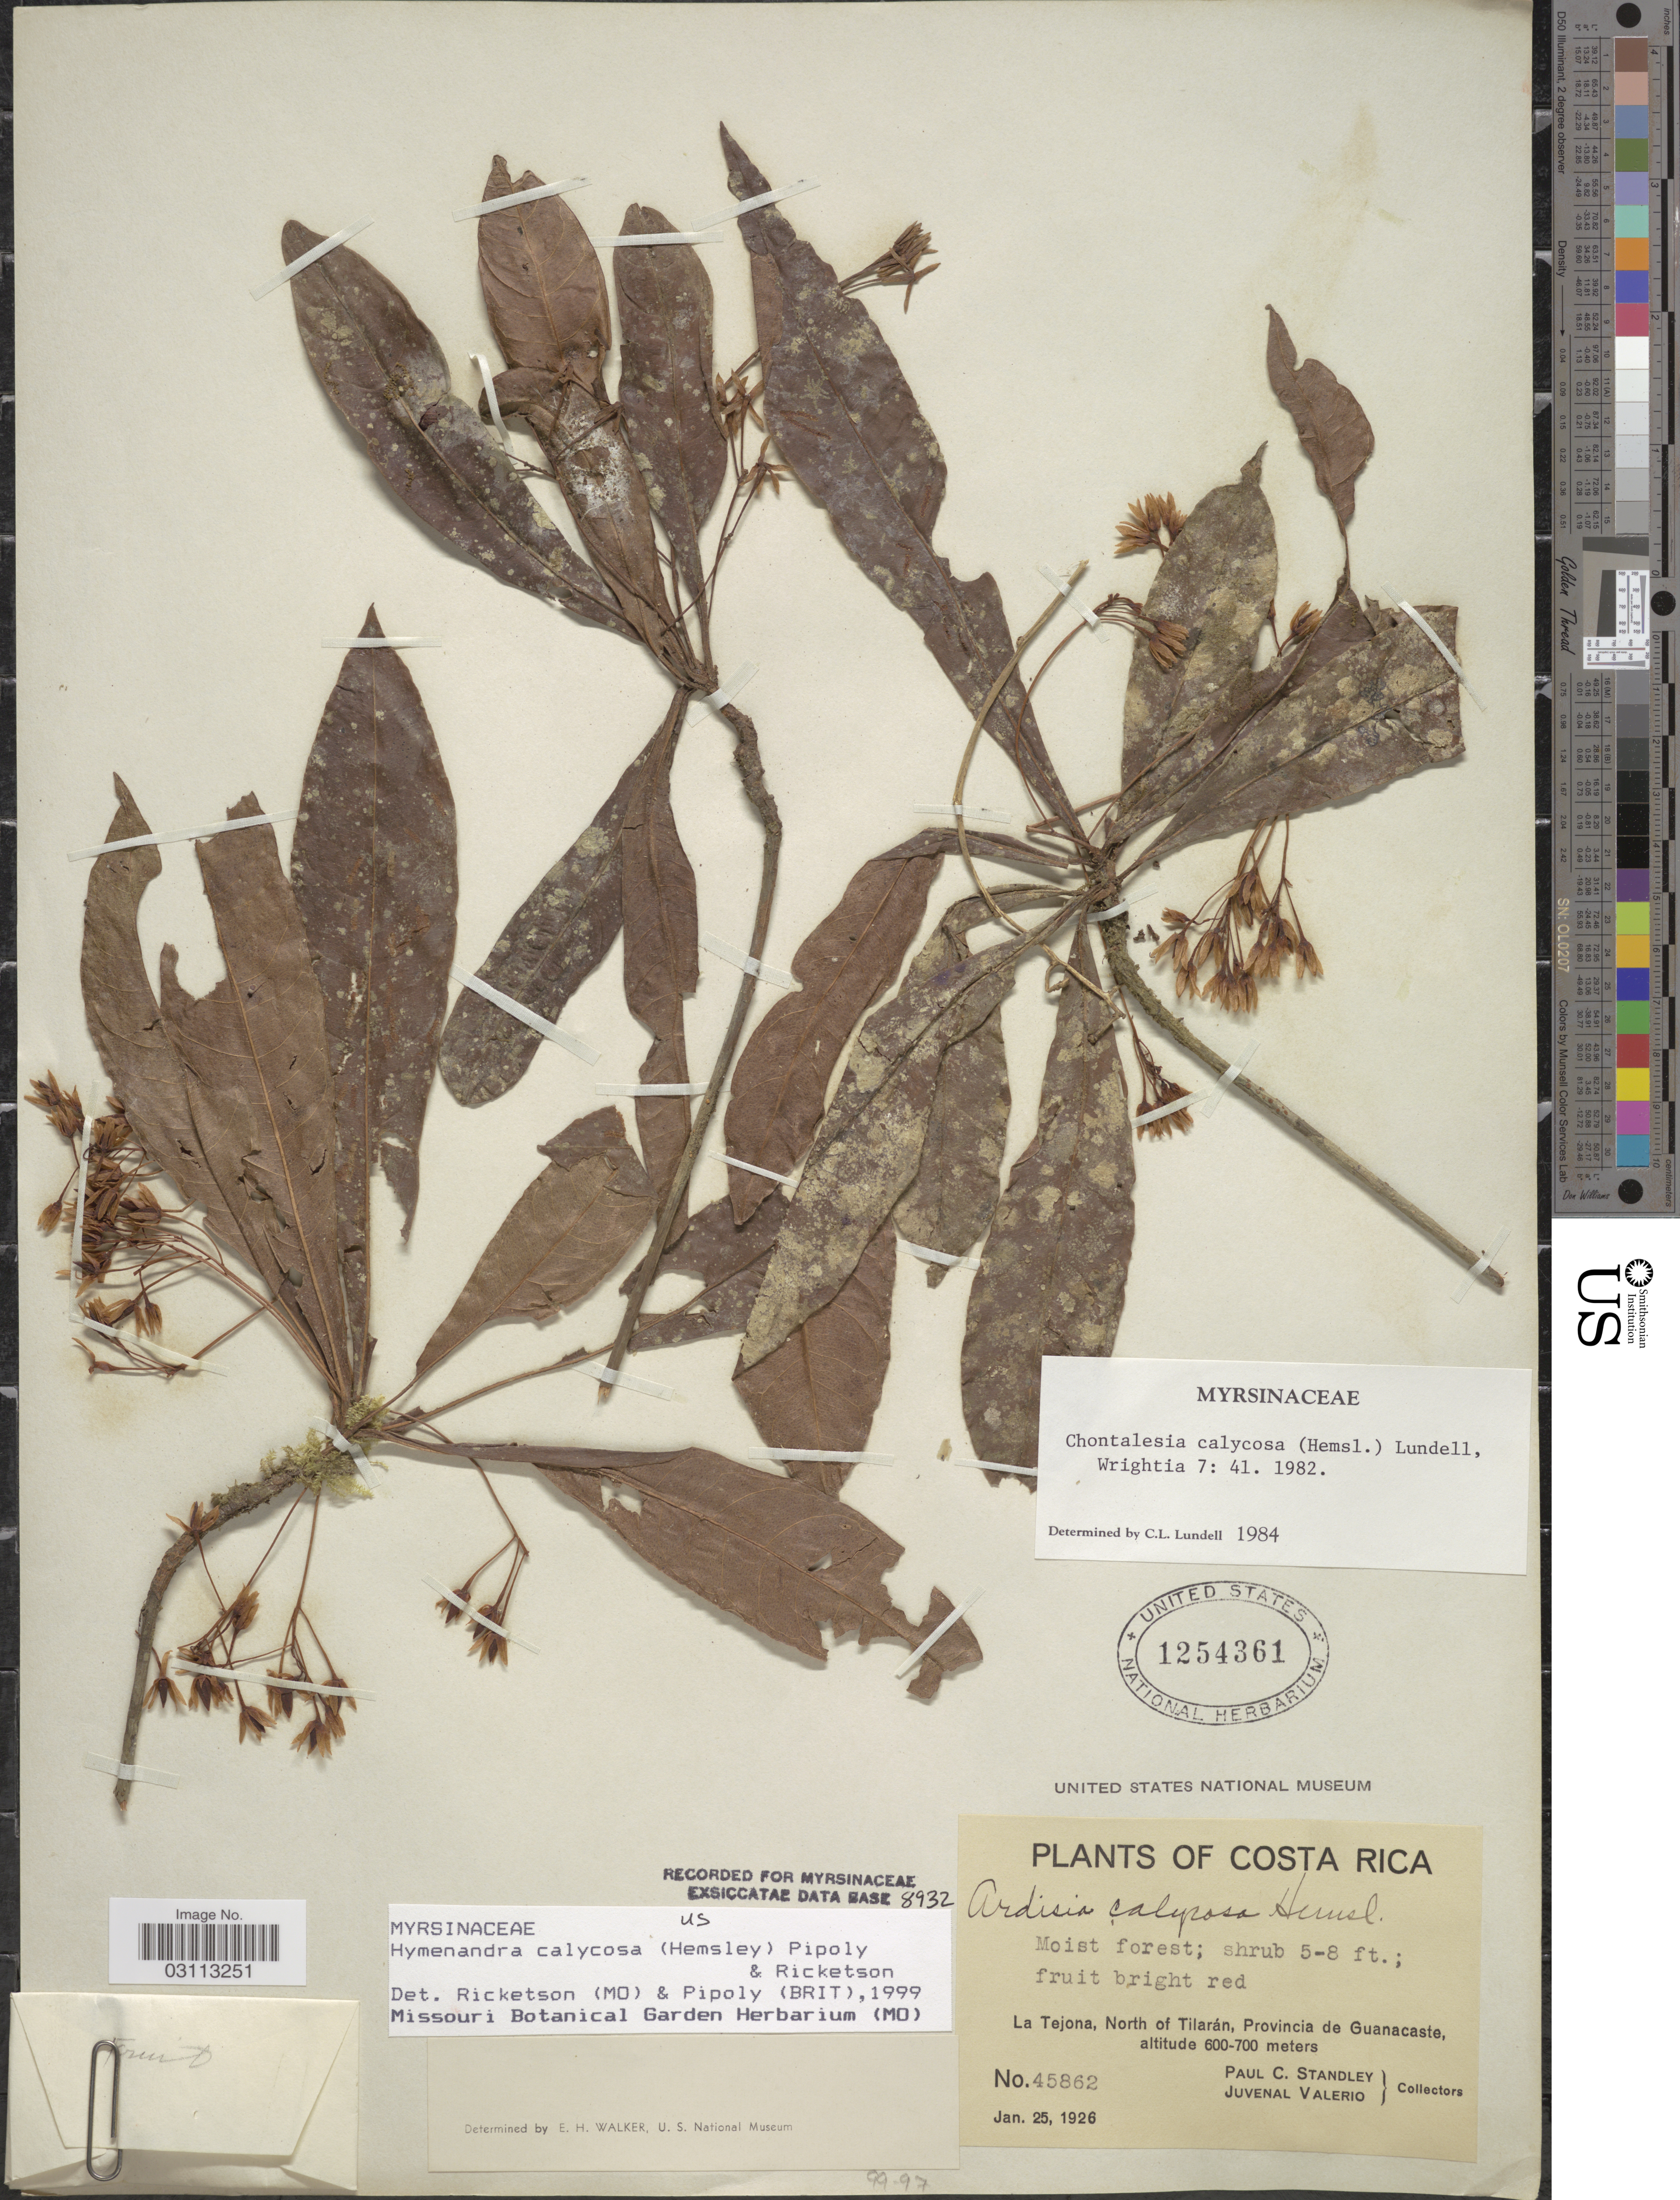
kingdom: Plantae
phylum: Tracheophyta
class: Magnoliopsida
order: Ericales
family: Primulaceae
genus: Hymenandra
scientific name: Hymenandra calycosa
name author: (Hemsl.) Pipoly & Ricketson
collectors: P. C. Standley & J. Valerio R.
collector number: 45862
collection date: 1926-01-25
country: Costa Rica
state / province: Guanacaste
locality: La Tejona, North of Tilarán, Provincia de Guanacaste.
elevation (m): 600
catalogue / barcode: US 1254361